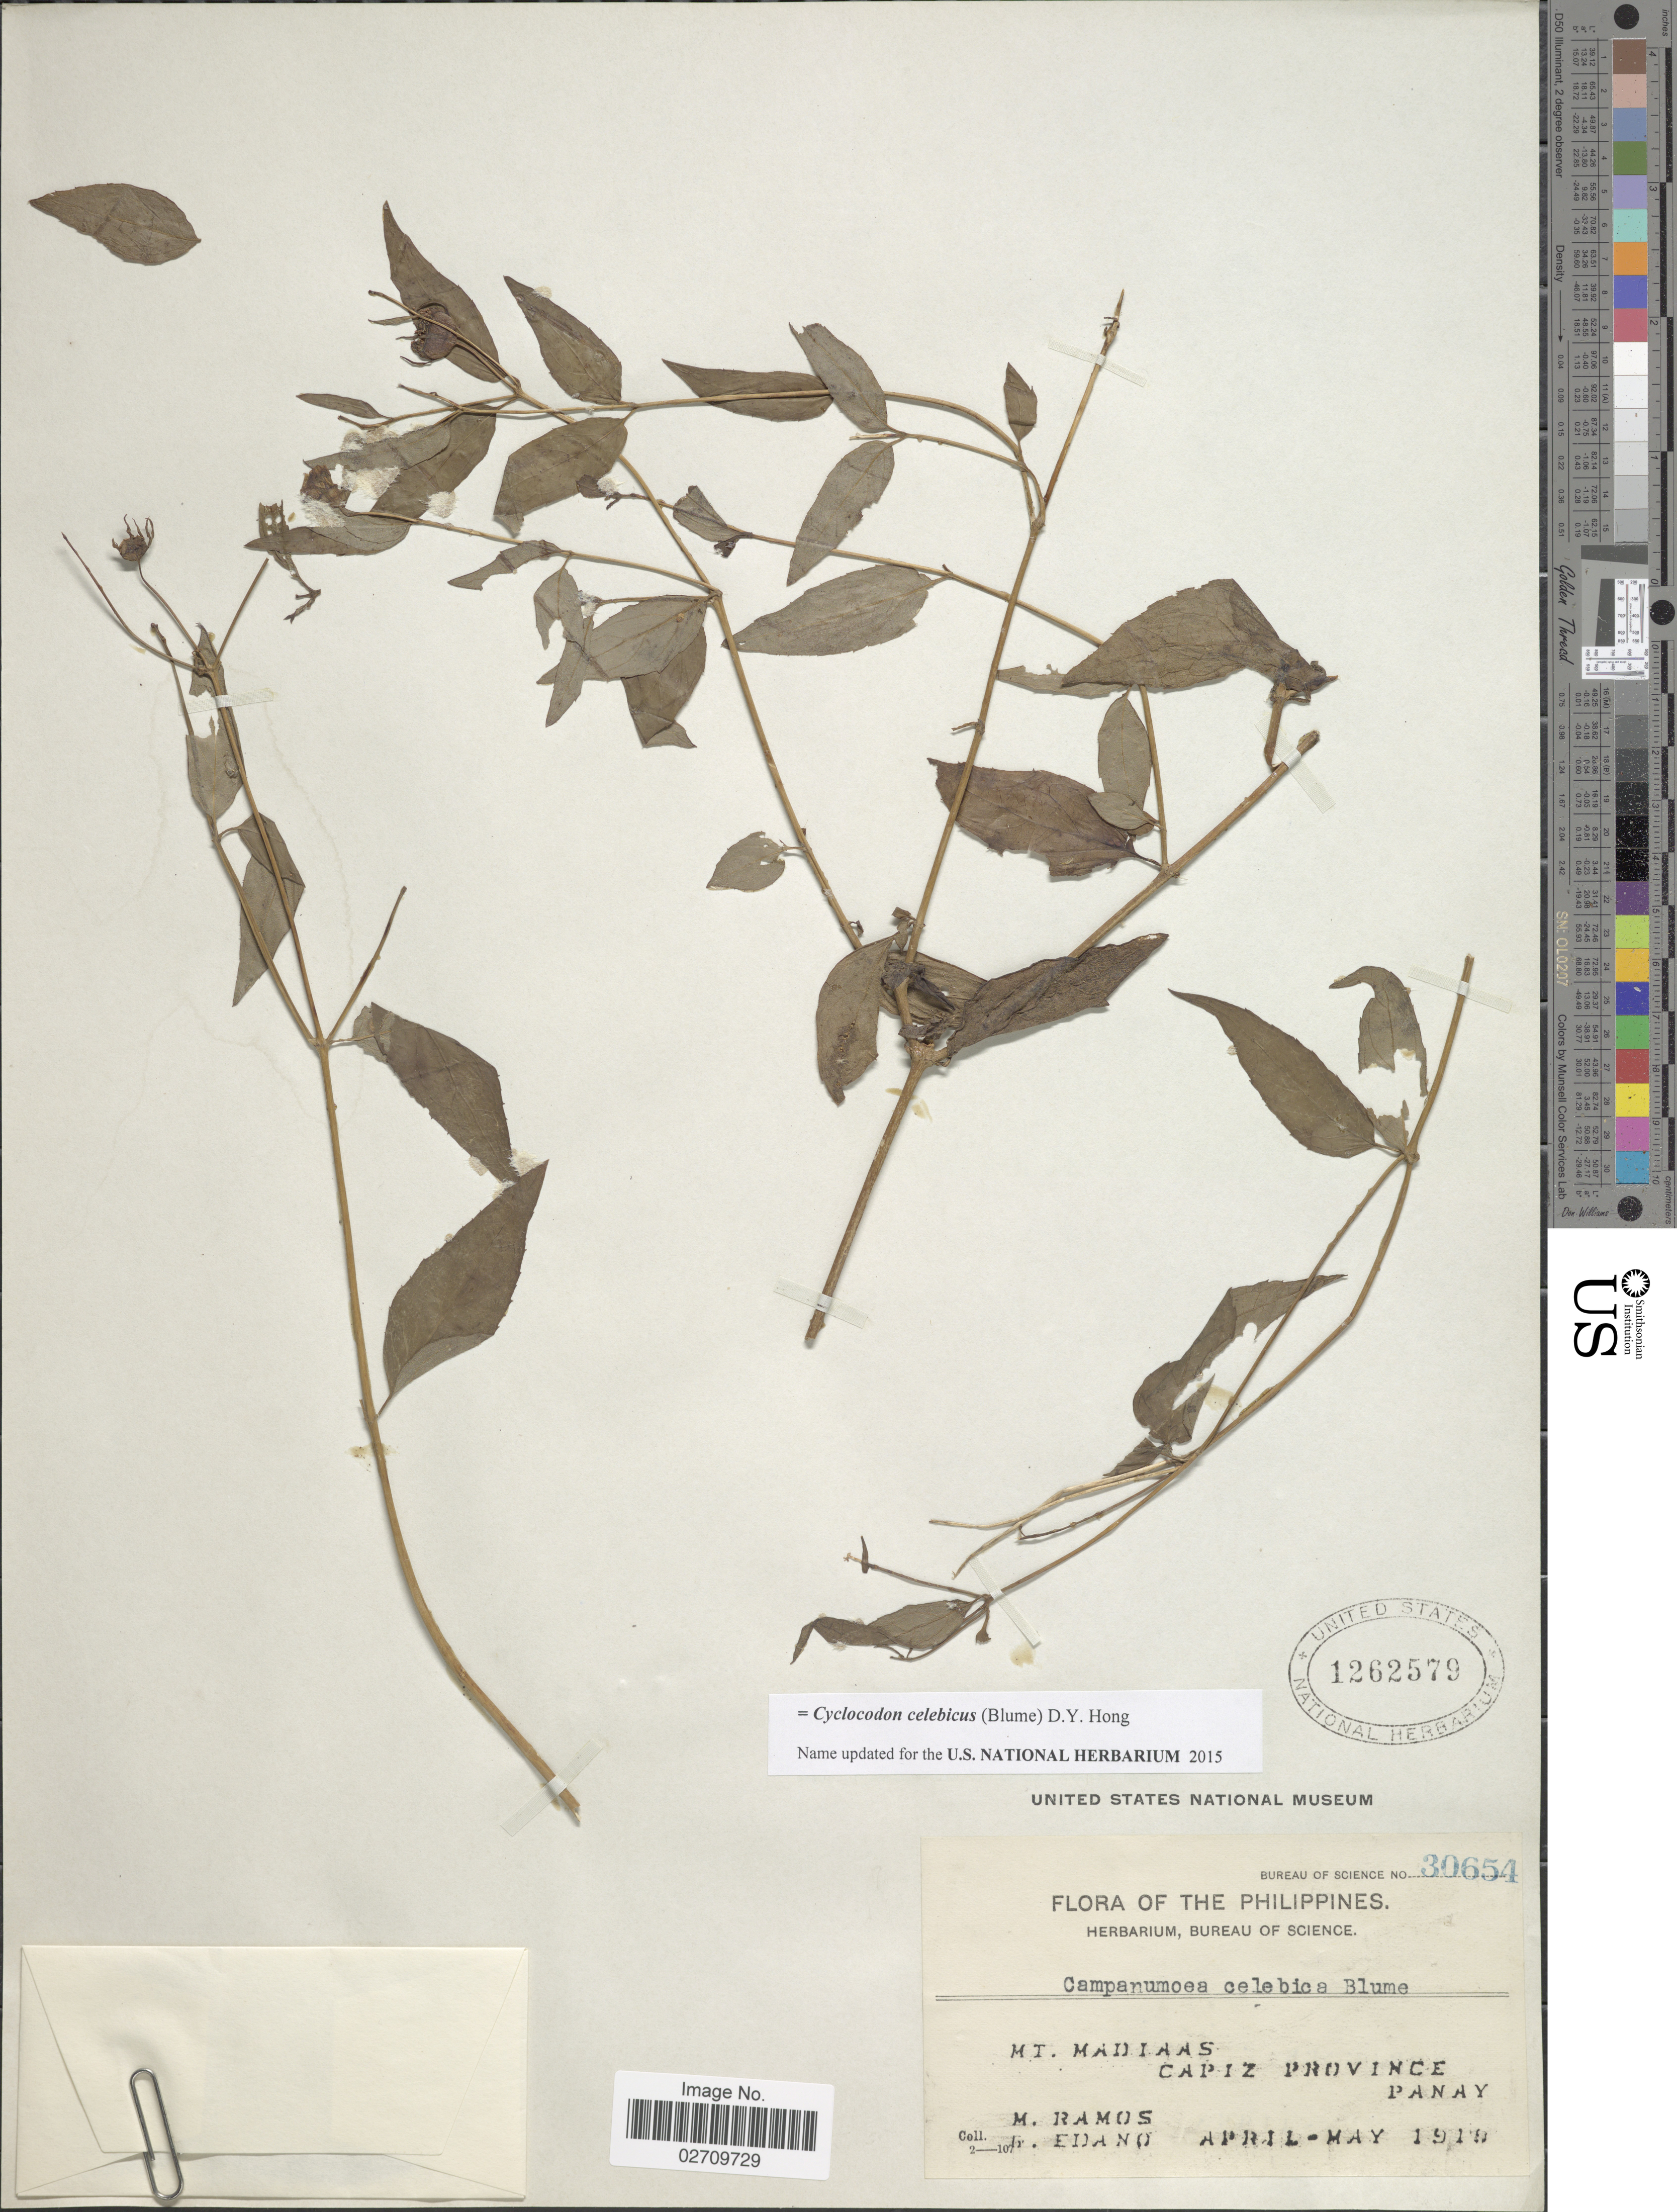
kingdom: Plantae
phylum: Tracheophyta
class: Magnoliopsida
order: Asterales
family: Campanulaceae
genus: Cyclocodon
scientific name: Cyclocodon celebicus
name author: (Blume) D.Y. Hong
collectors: M. Ramos & G. Edaño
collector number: Bureau of Science 30654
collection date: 1918-04/1918-05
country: Philippines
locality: Mt. Madiaas, Capiz Province, Panay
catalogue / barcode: US 1262579